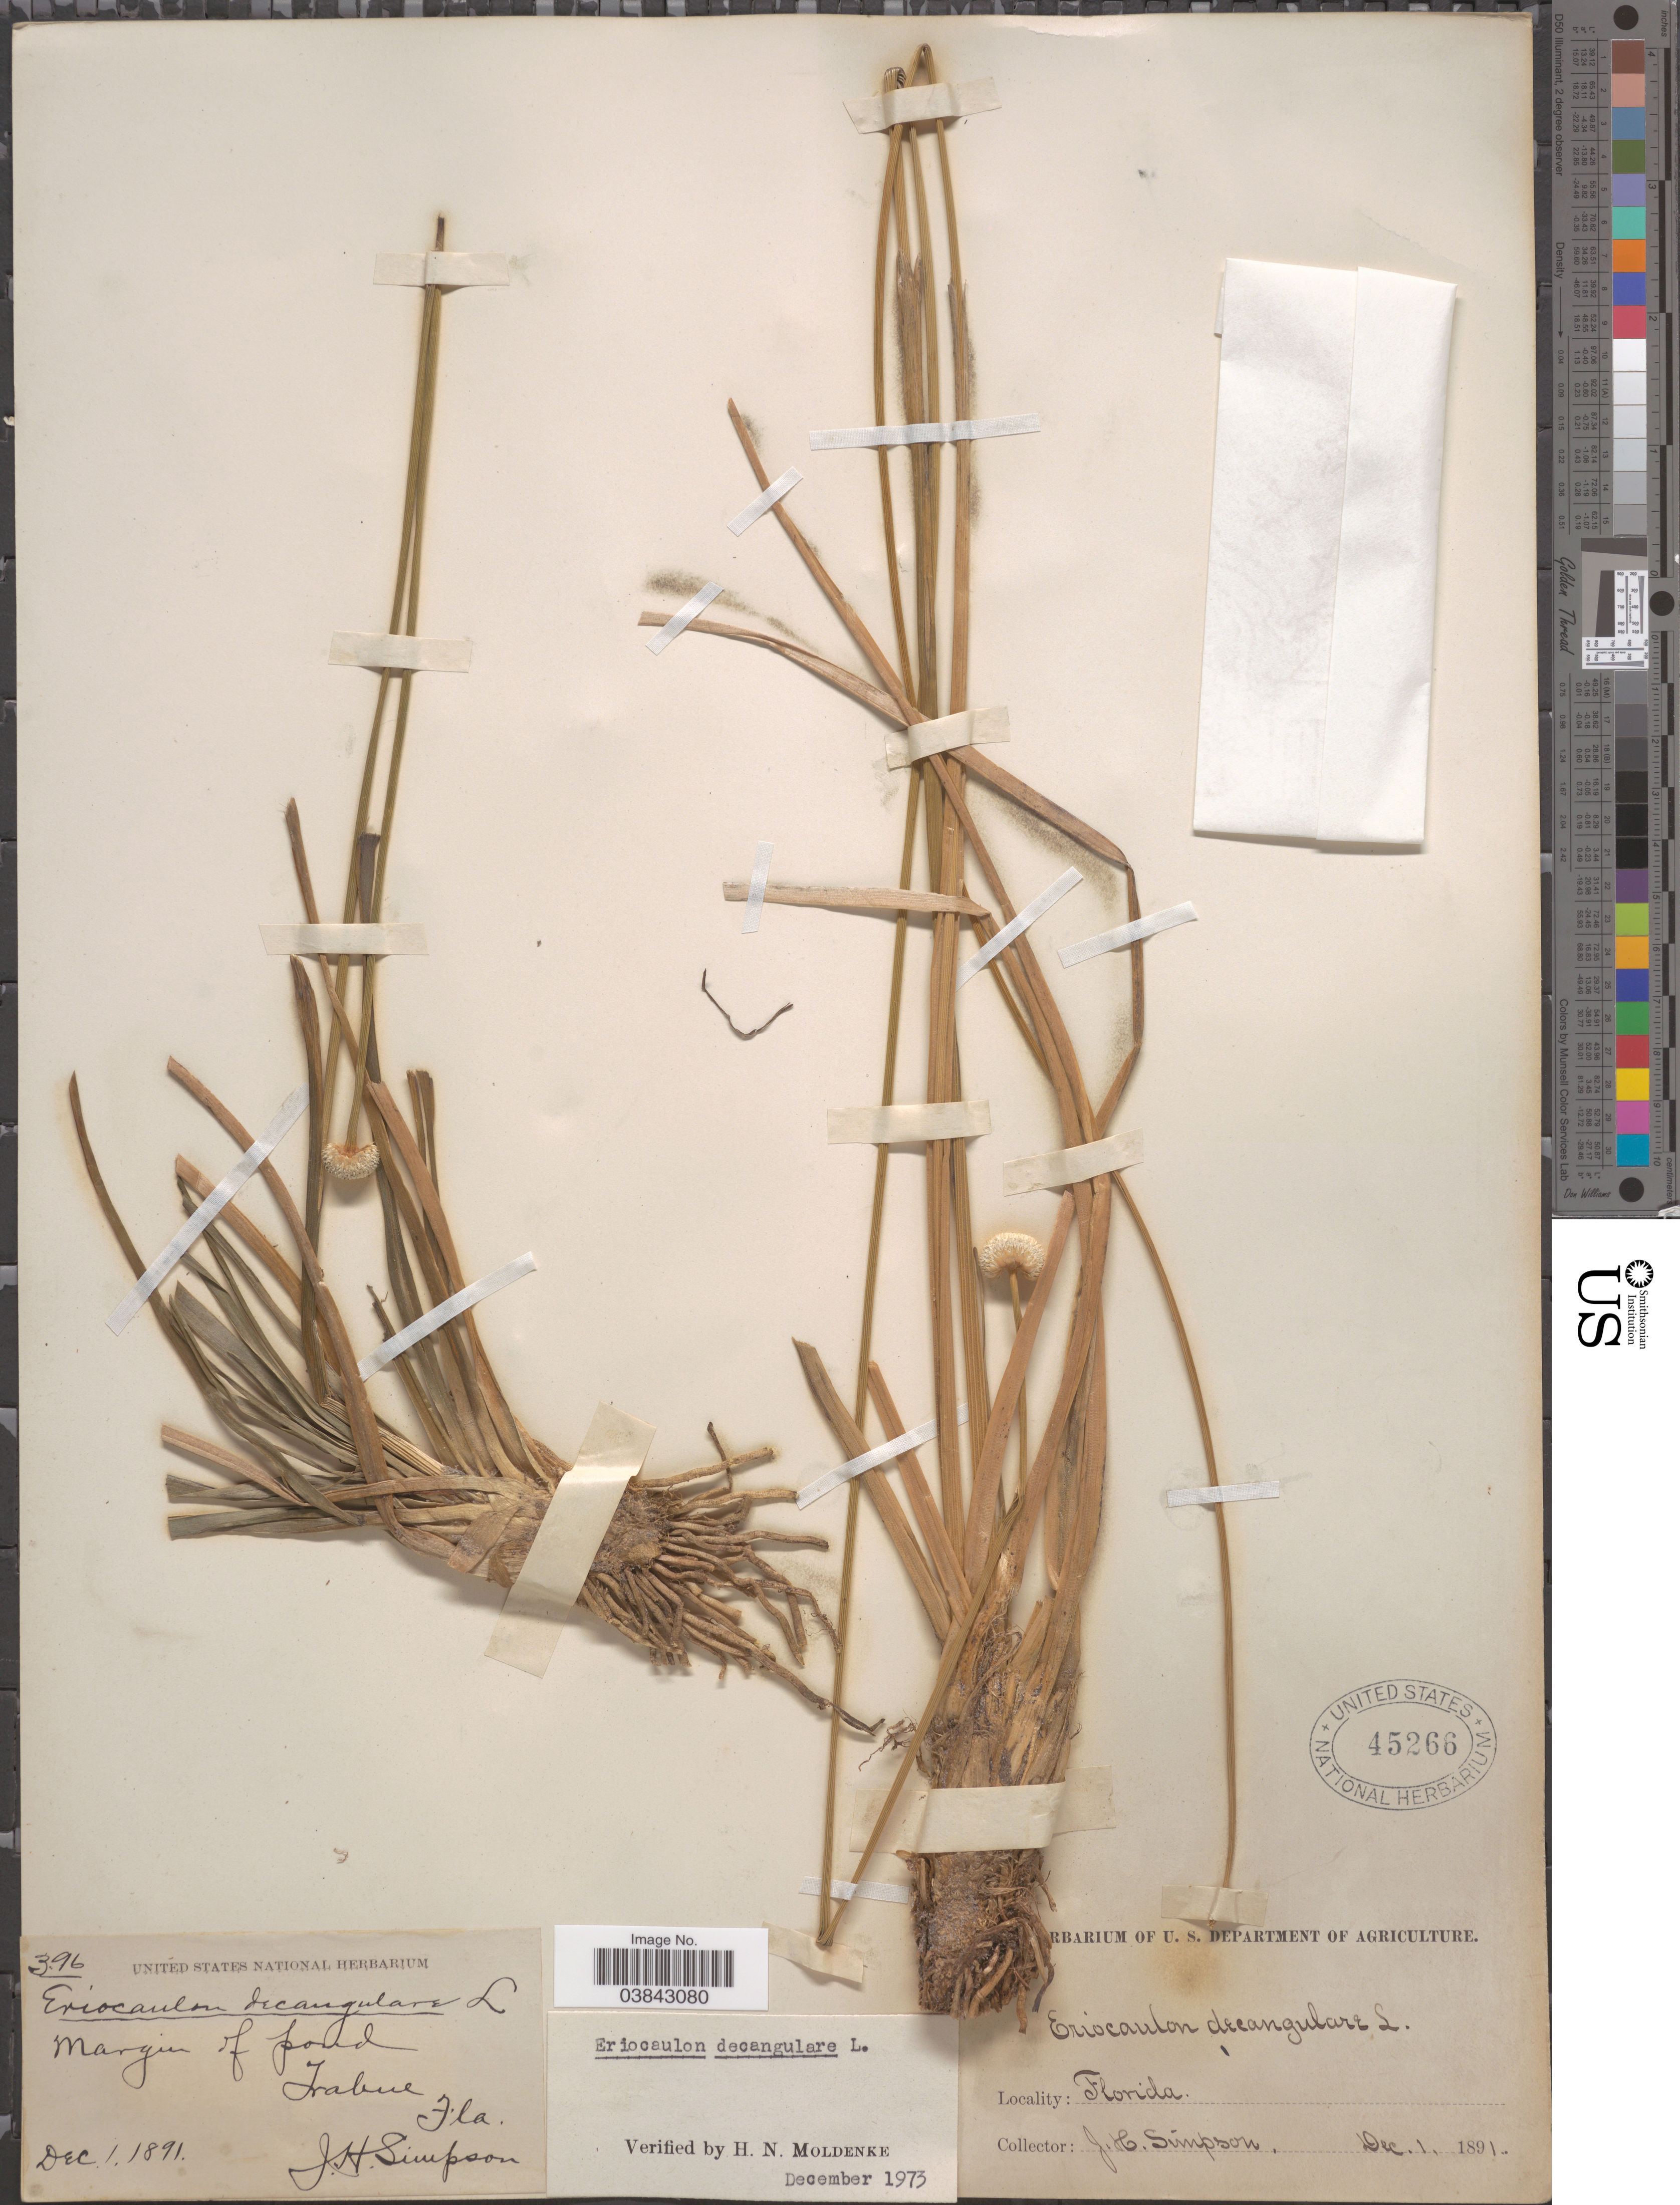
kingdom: Plantae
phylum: Tracheophyta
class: Liliopsida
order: Poales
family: Eriocaulaceae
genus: Eriocaulon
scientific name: Eriocaulon decangulare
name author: L.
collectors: J. H. Simpson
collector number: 396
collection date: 1891-12-01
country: United States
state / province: Florida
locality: Trabue.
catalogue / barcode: US 45266